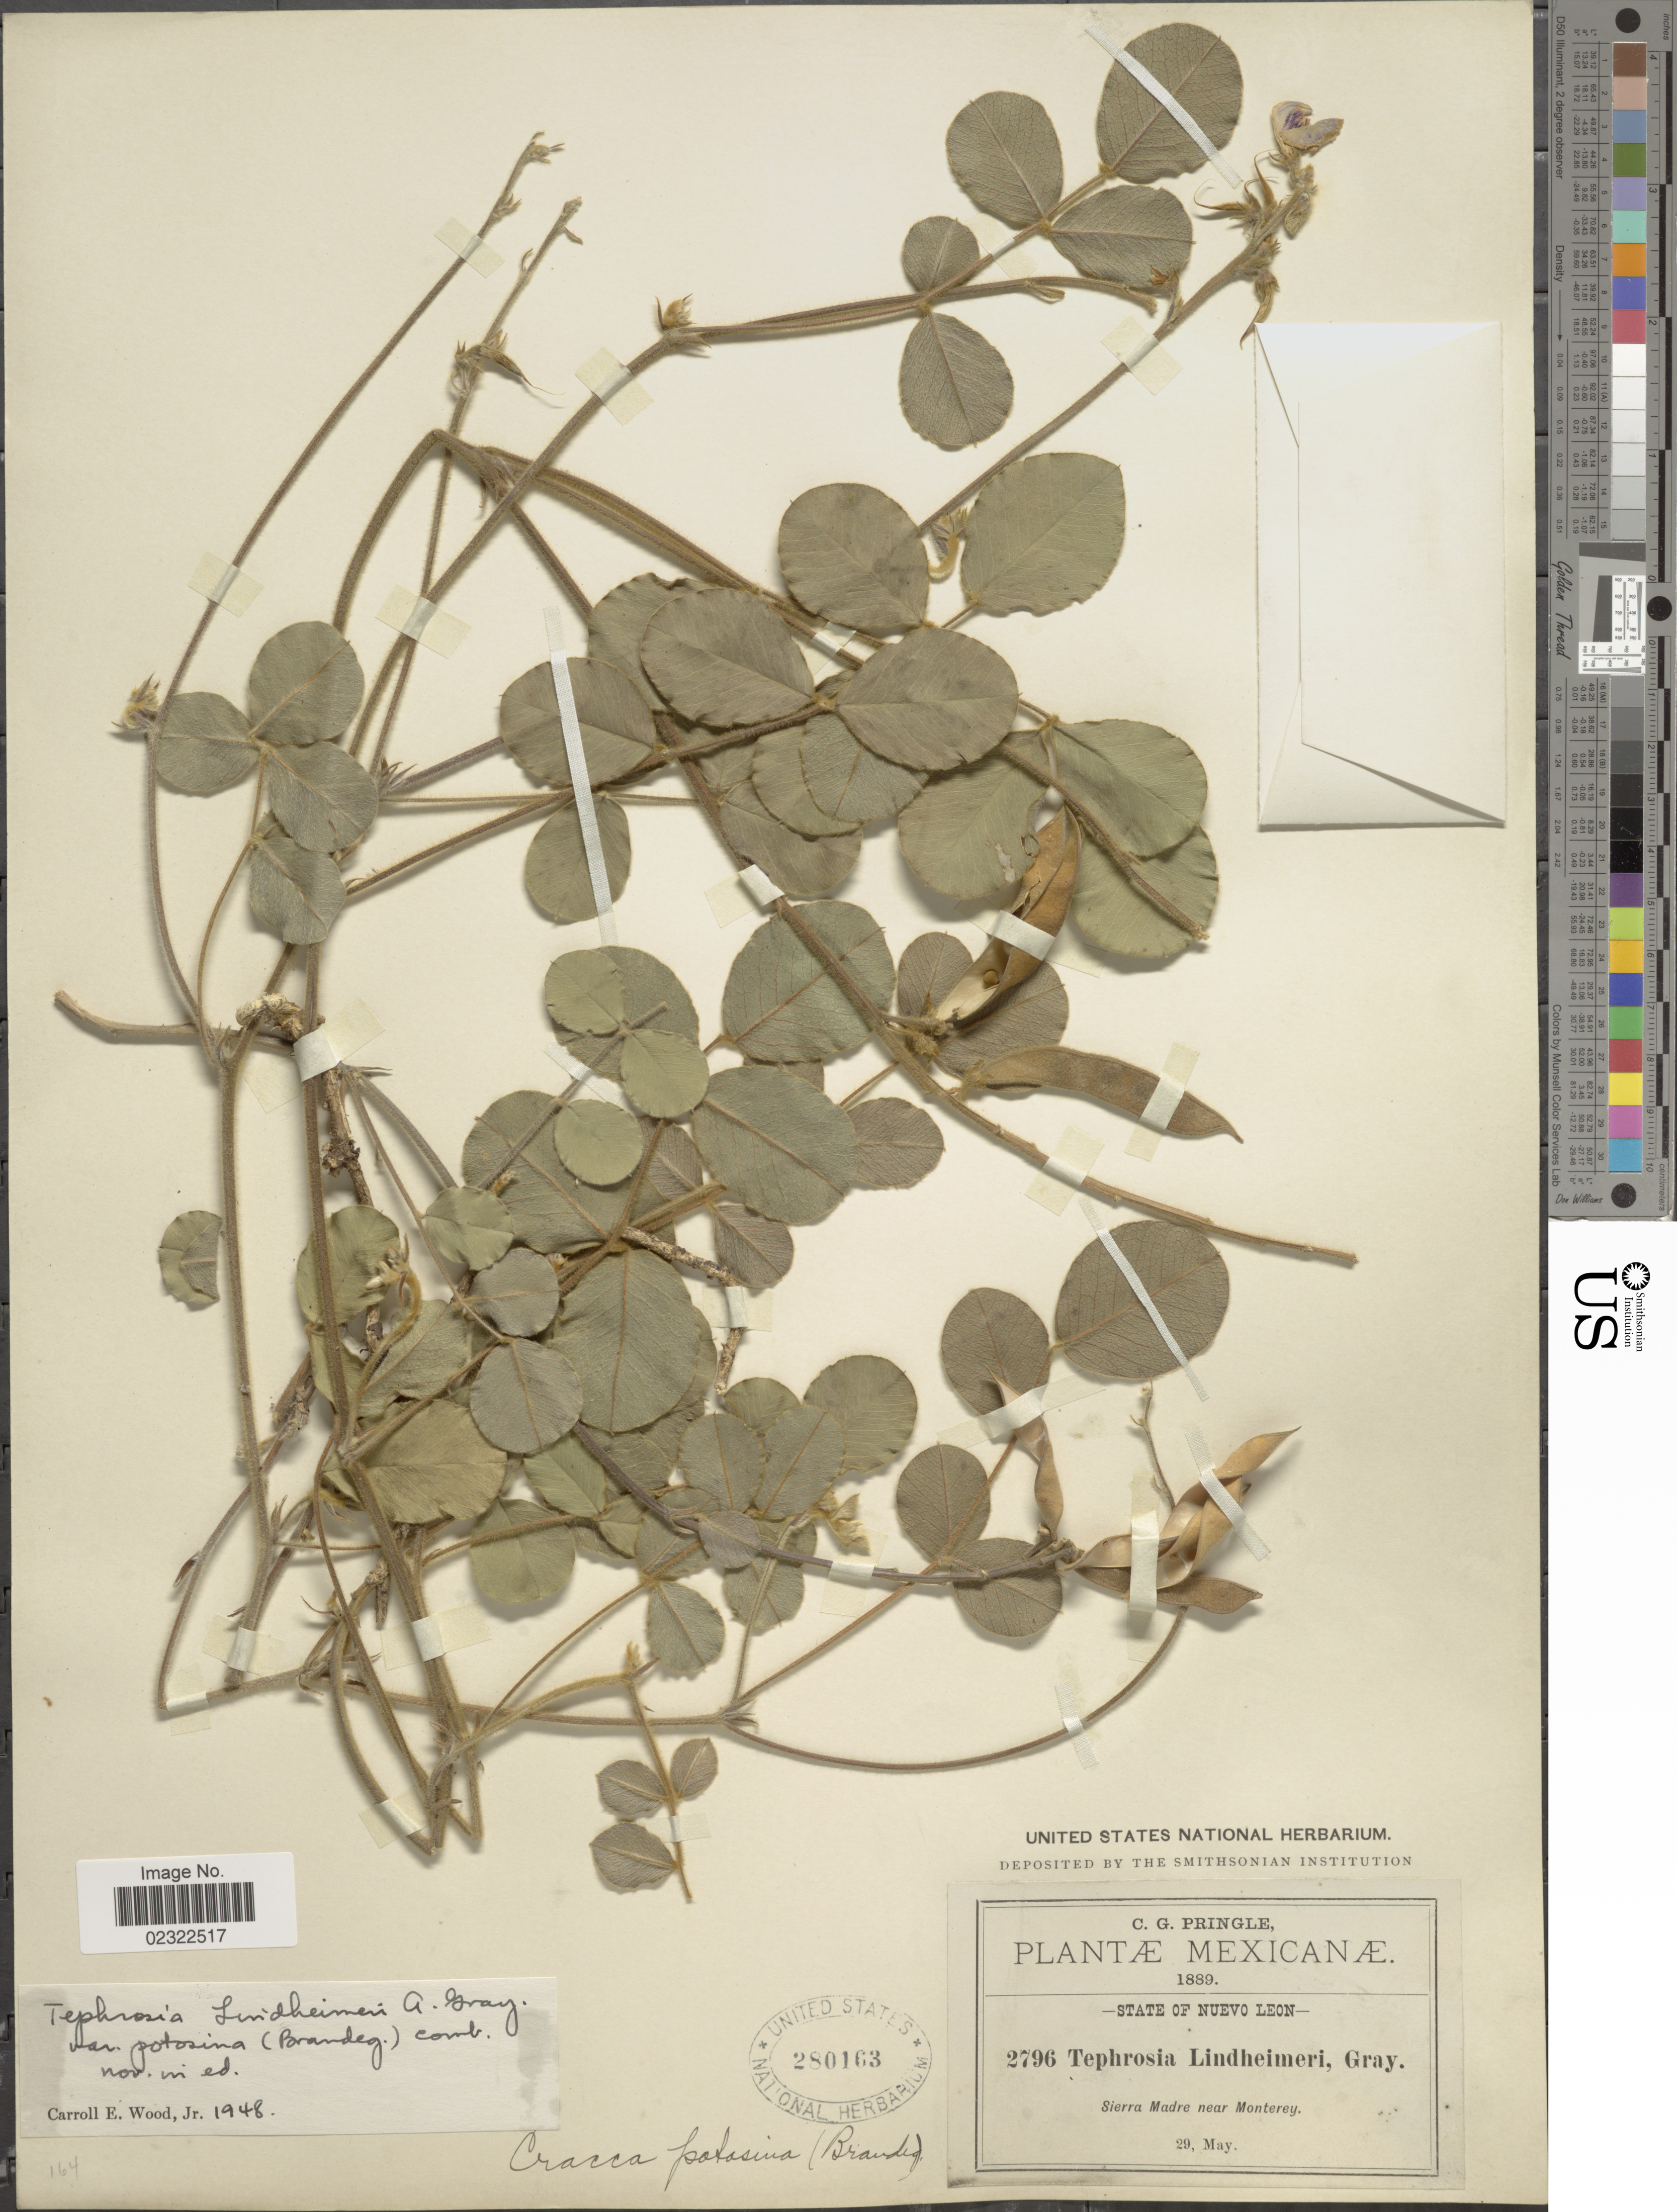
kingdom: Plantae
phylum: Tracheophyta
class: Magnoliopsida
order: Fabales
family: Fabaceae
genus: Tephrosia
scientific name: Tephrosia potosina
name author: Brandegee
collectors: C. G. Pringle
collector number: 2796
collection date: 1889-05-29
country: Mexico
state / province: Nuevo León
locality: State of Nuevo Leon, Sierra Madre near Montery.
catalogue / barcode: US 280163